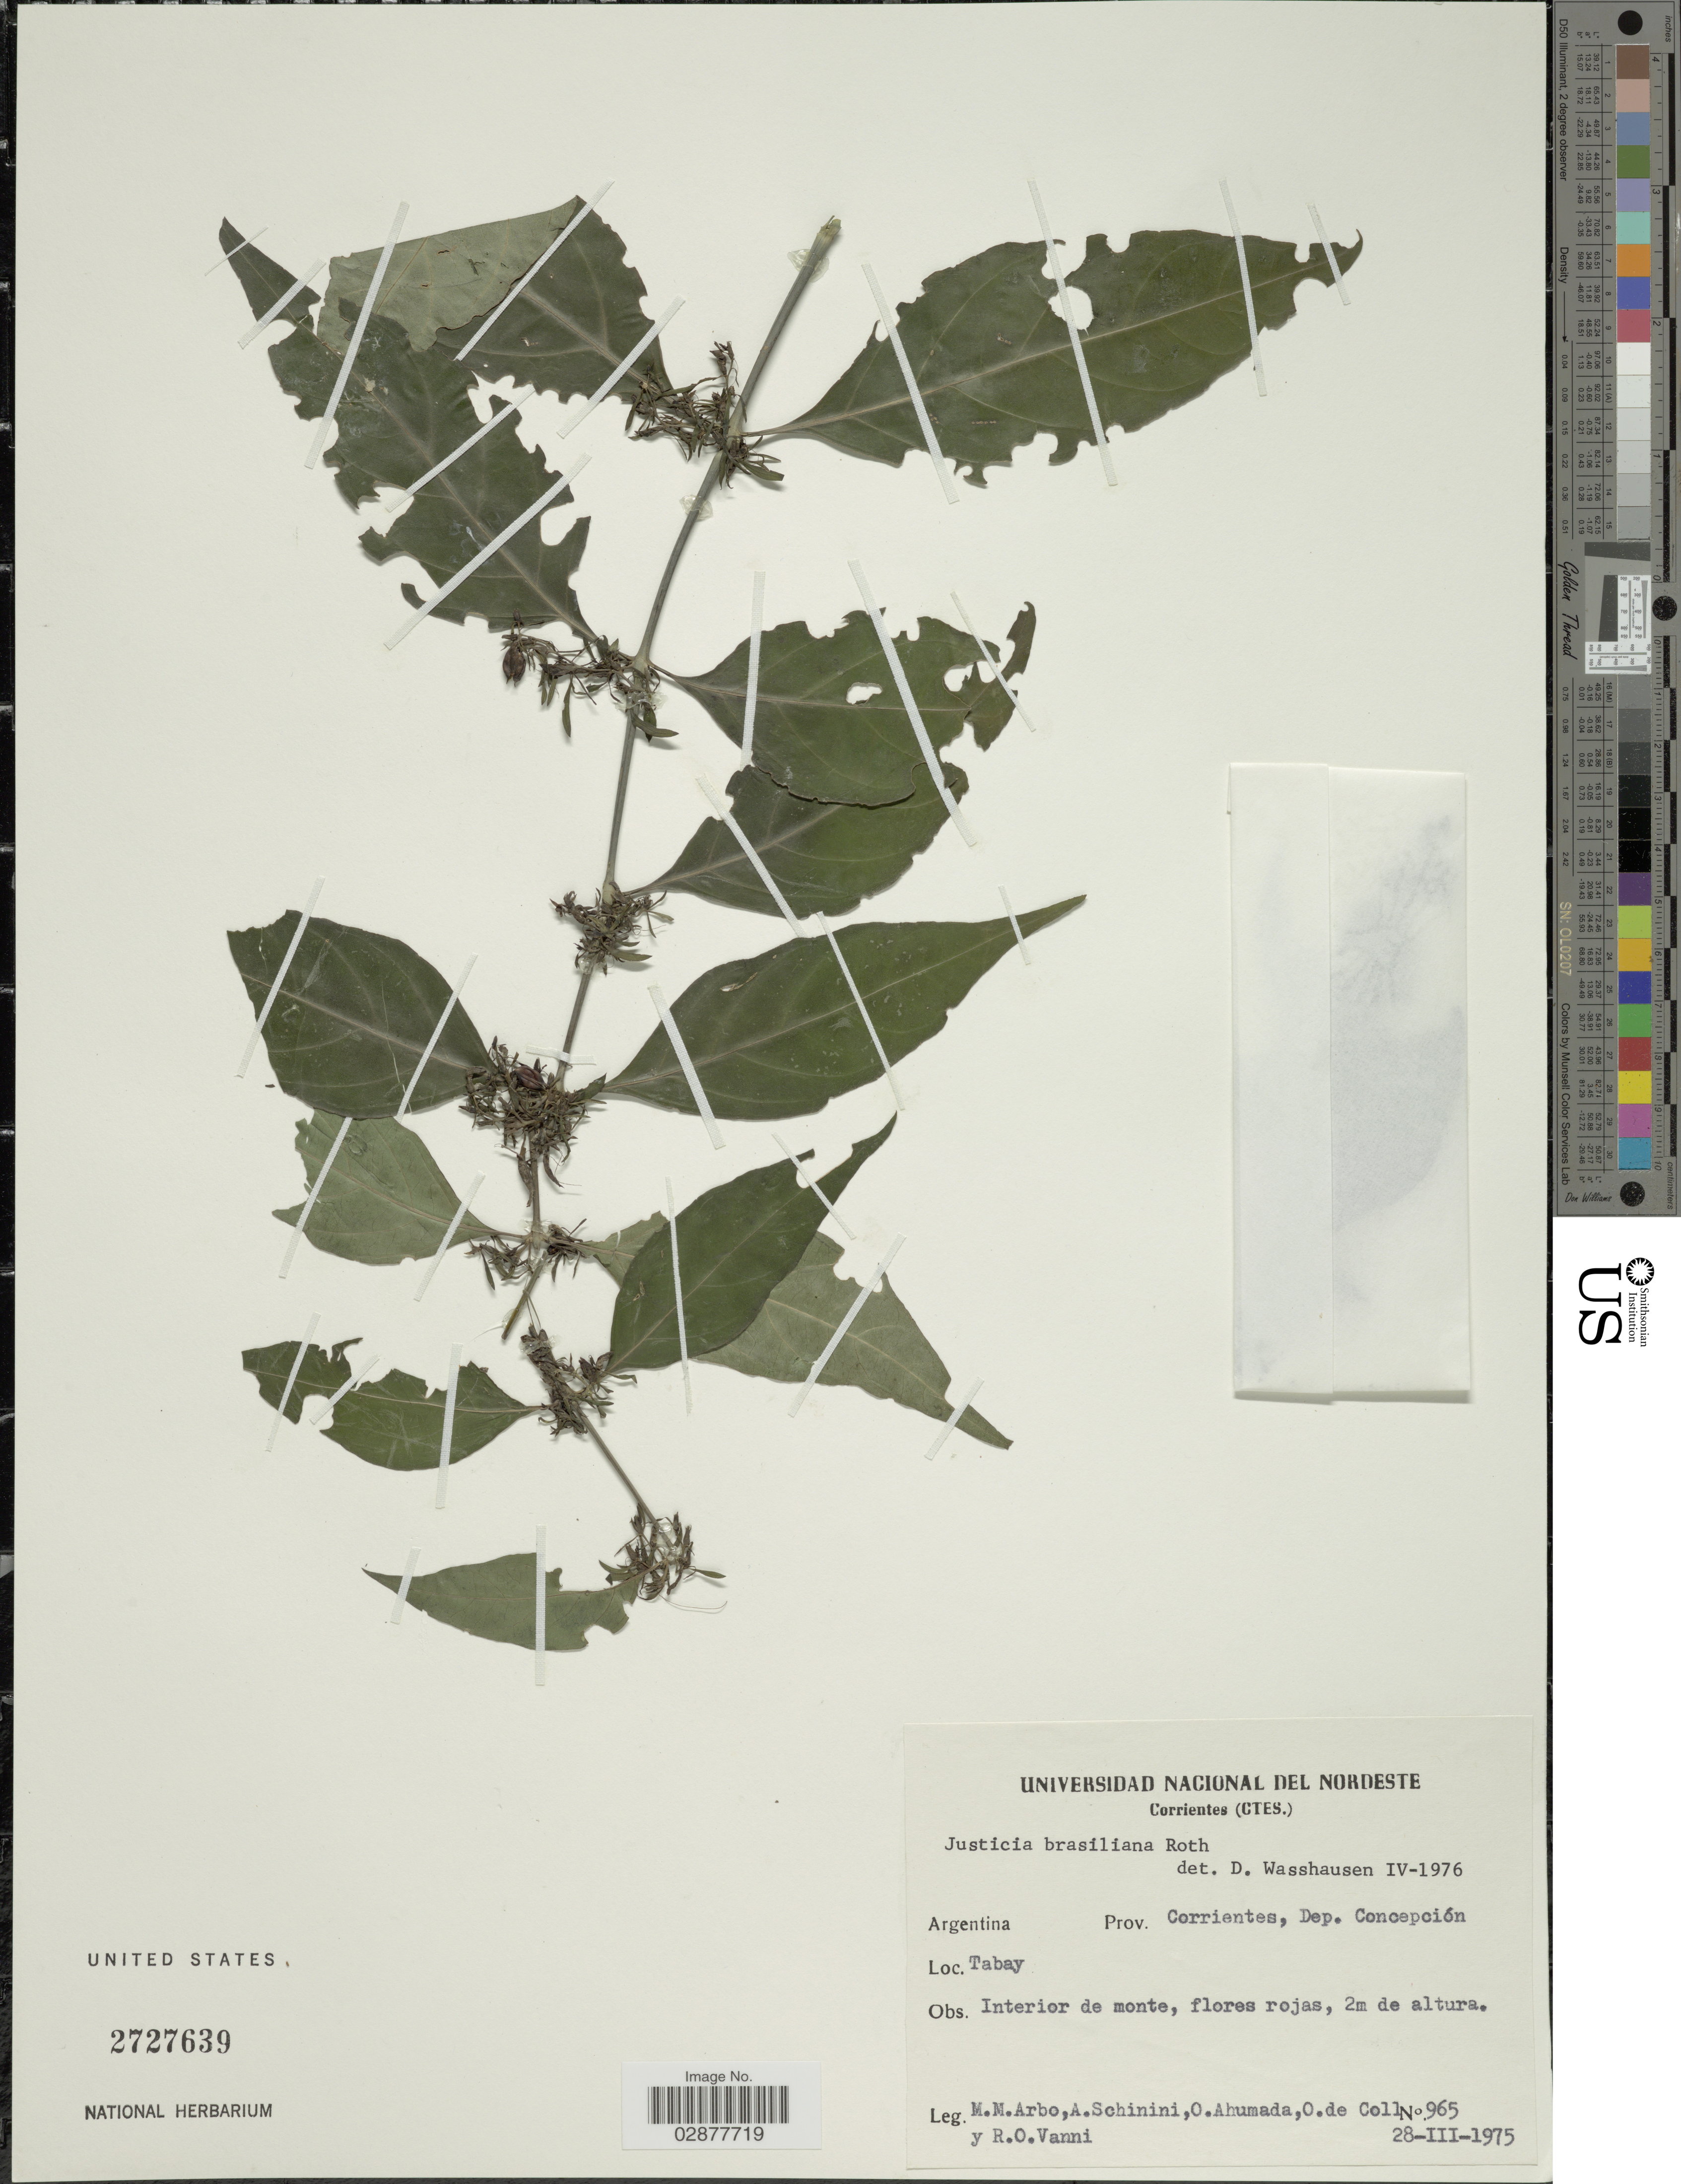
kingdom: Plantae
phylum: Tracheophyta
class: Magnoliopsida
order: Lamiales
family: Acanthaceae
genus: Justicia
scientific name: Justicia brasiliana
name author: Roth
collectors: M. M. Arbo, A. Schinini, O. Ahumada, O. Vanni & R. O. Vanni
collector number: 965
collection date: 1975-03-28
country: Argentina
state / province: Corrientes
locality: Prov. Corrientes. Dep. Concepción. Tabay.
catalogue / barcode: US 2727639